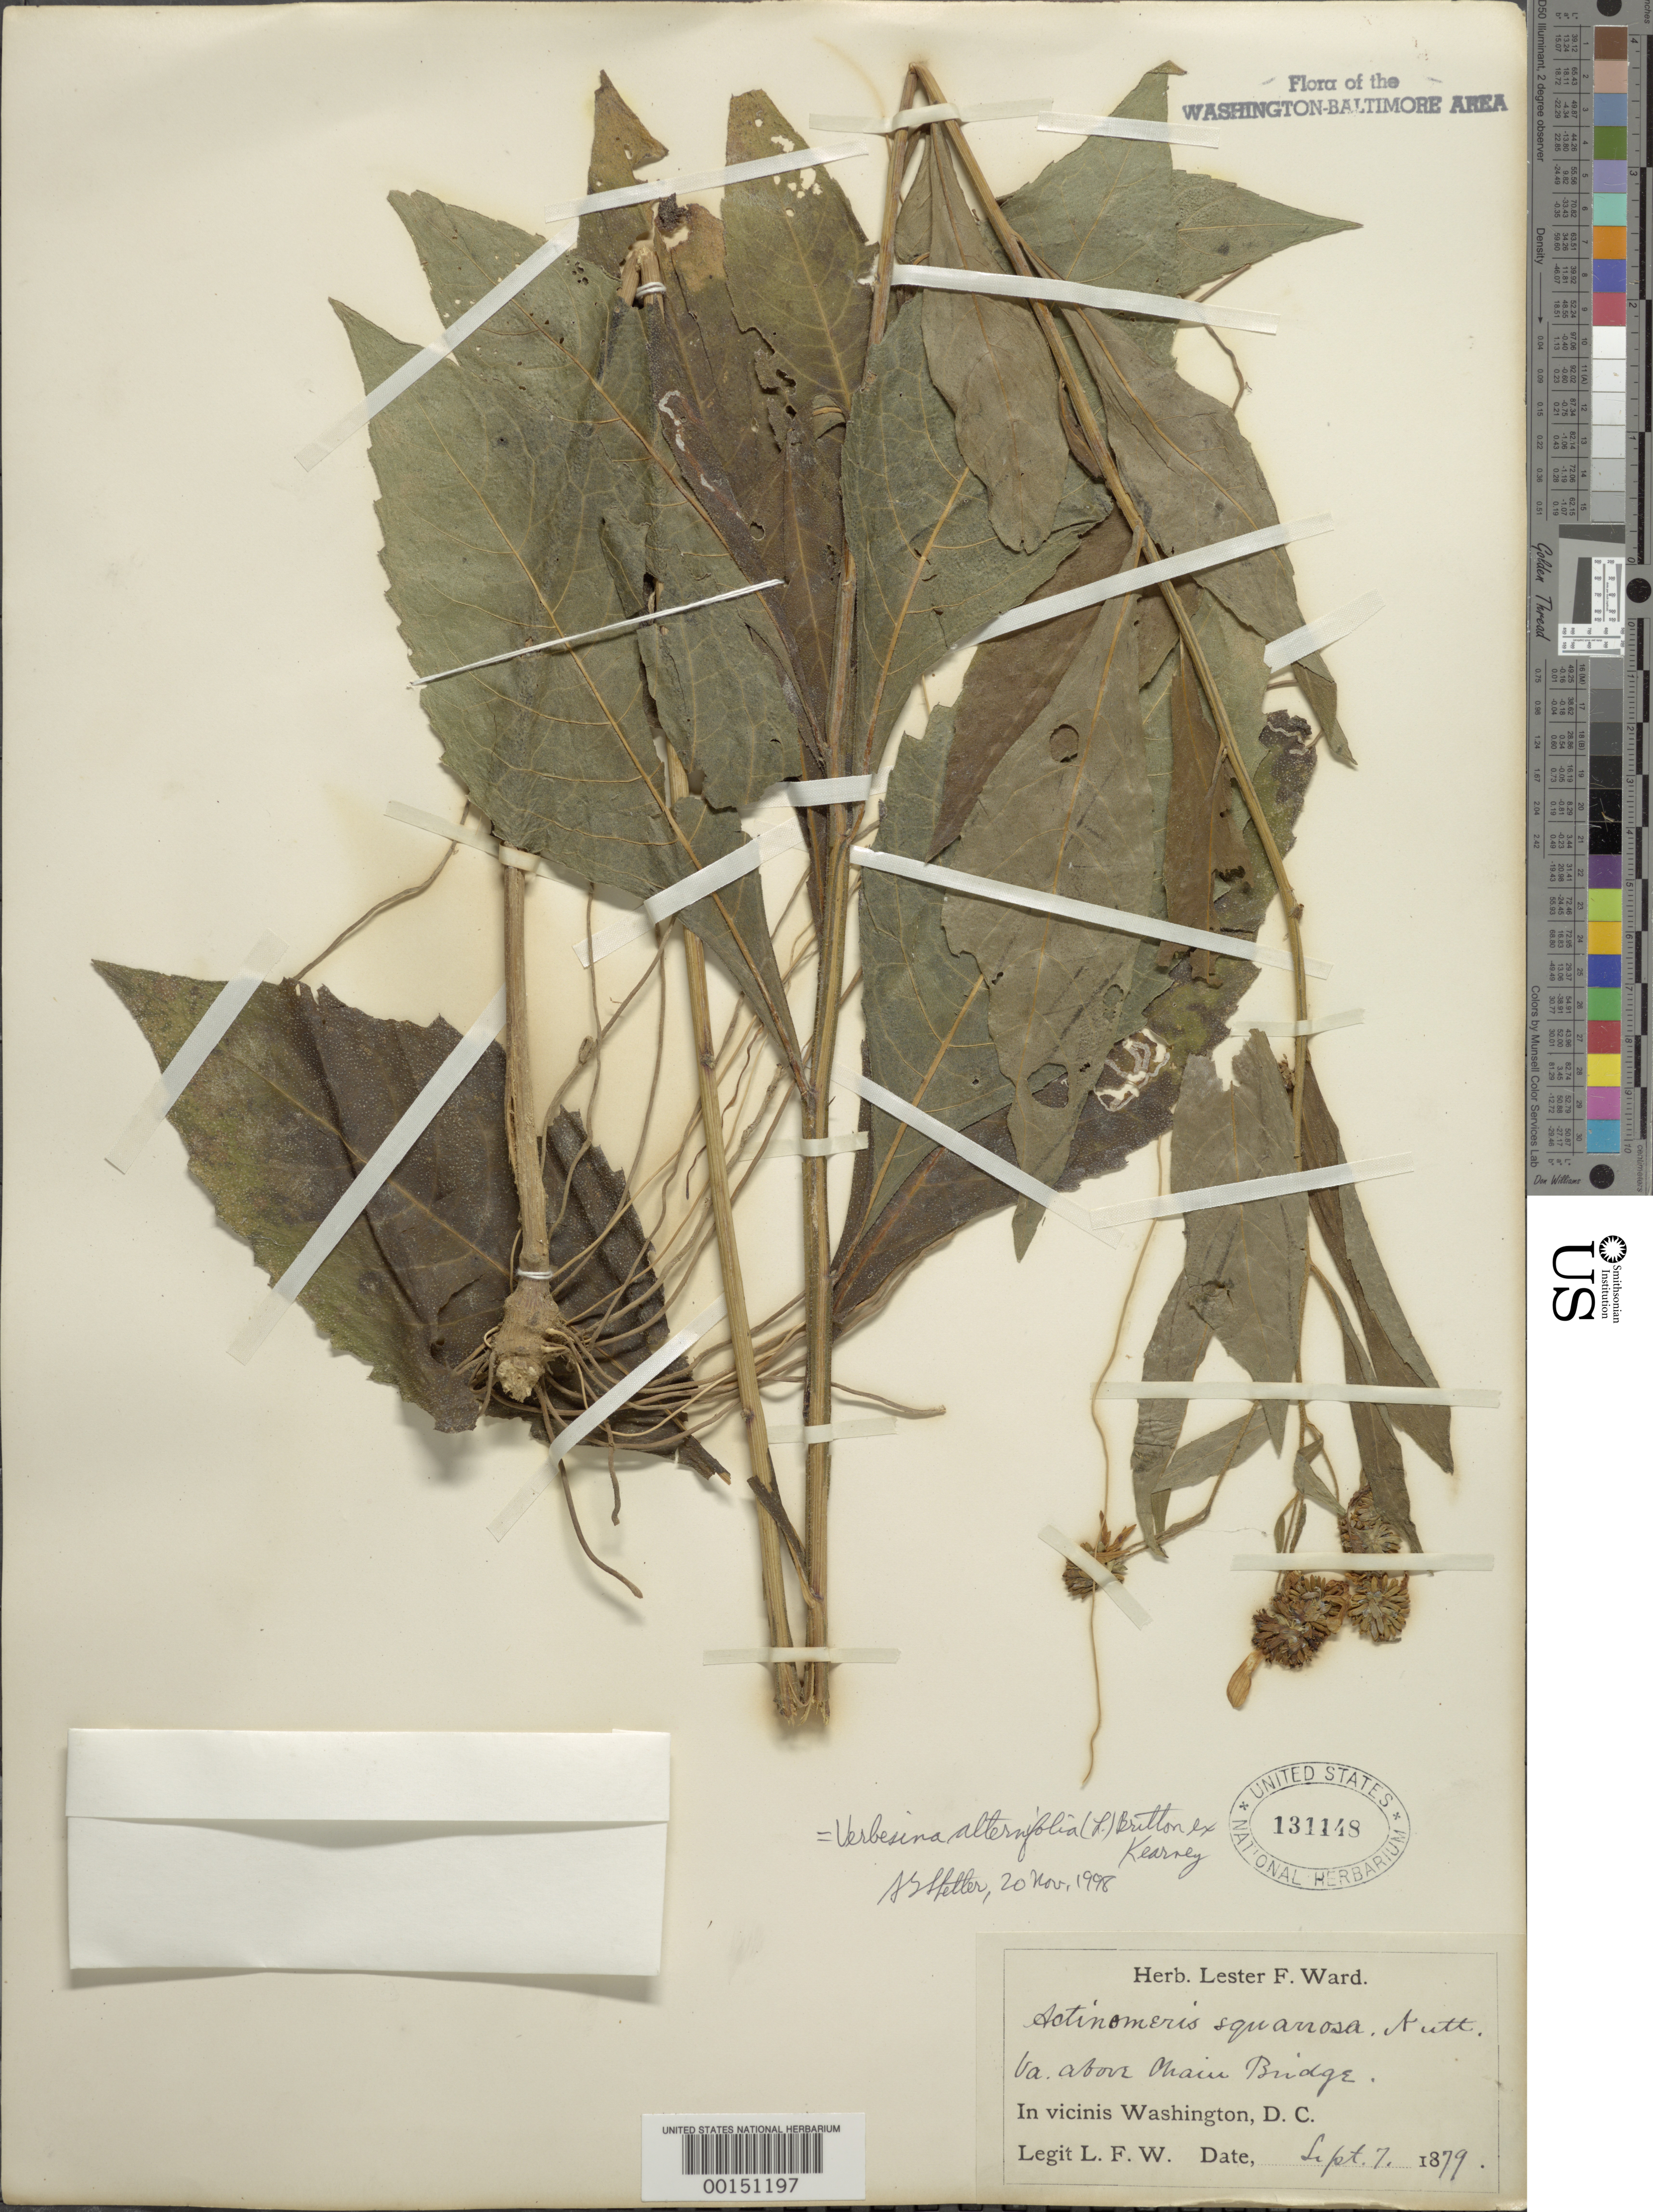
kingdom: Plantae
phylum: Tracheophyta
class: Magnoliopsida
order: Asterales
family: Asteraceae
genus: Verbesina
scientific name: Verbesina alternifolia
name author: (L.) Britton ex Kearney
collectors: L. F. Ward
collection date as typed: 07 Sep 1879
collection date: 1879-09-07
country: United States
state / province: Virginia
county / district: Fairfax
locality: Above Chain Bridge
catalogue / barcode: US 131148